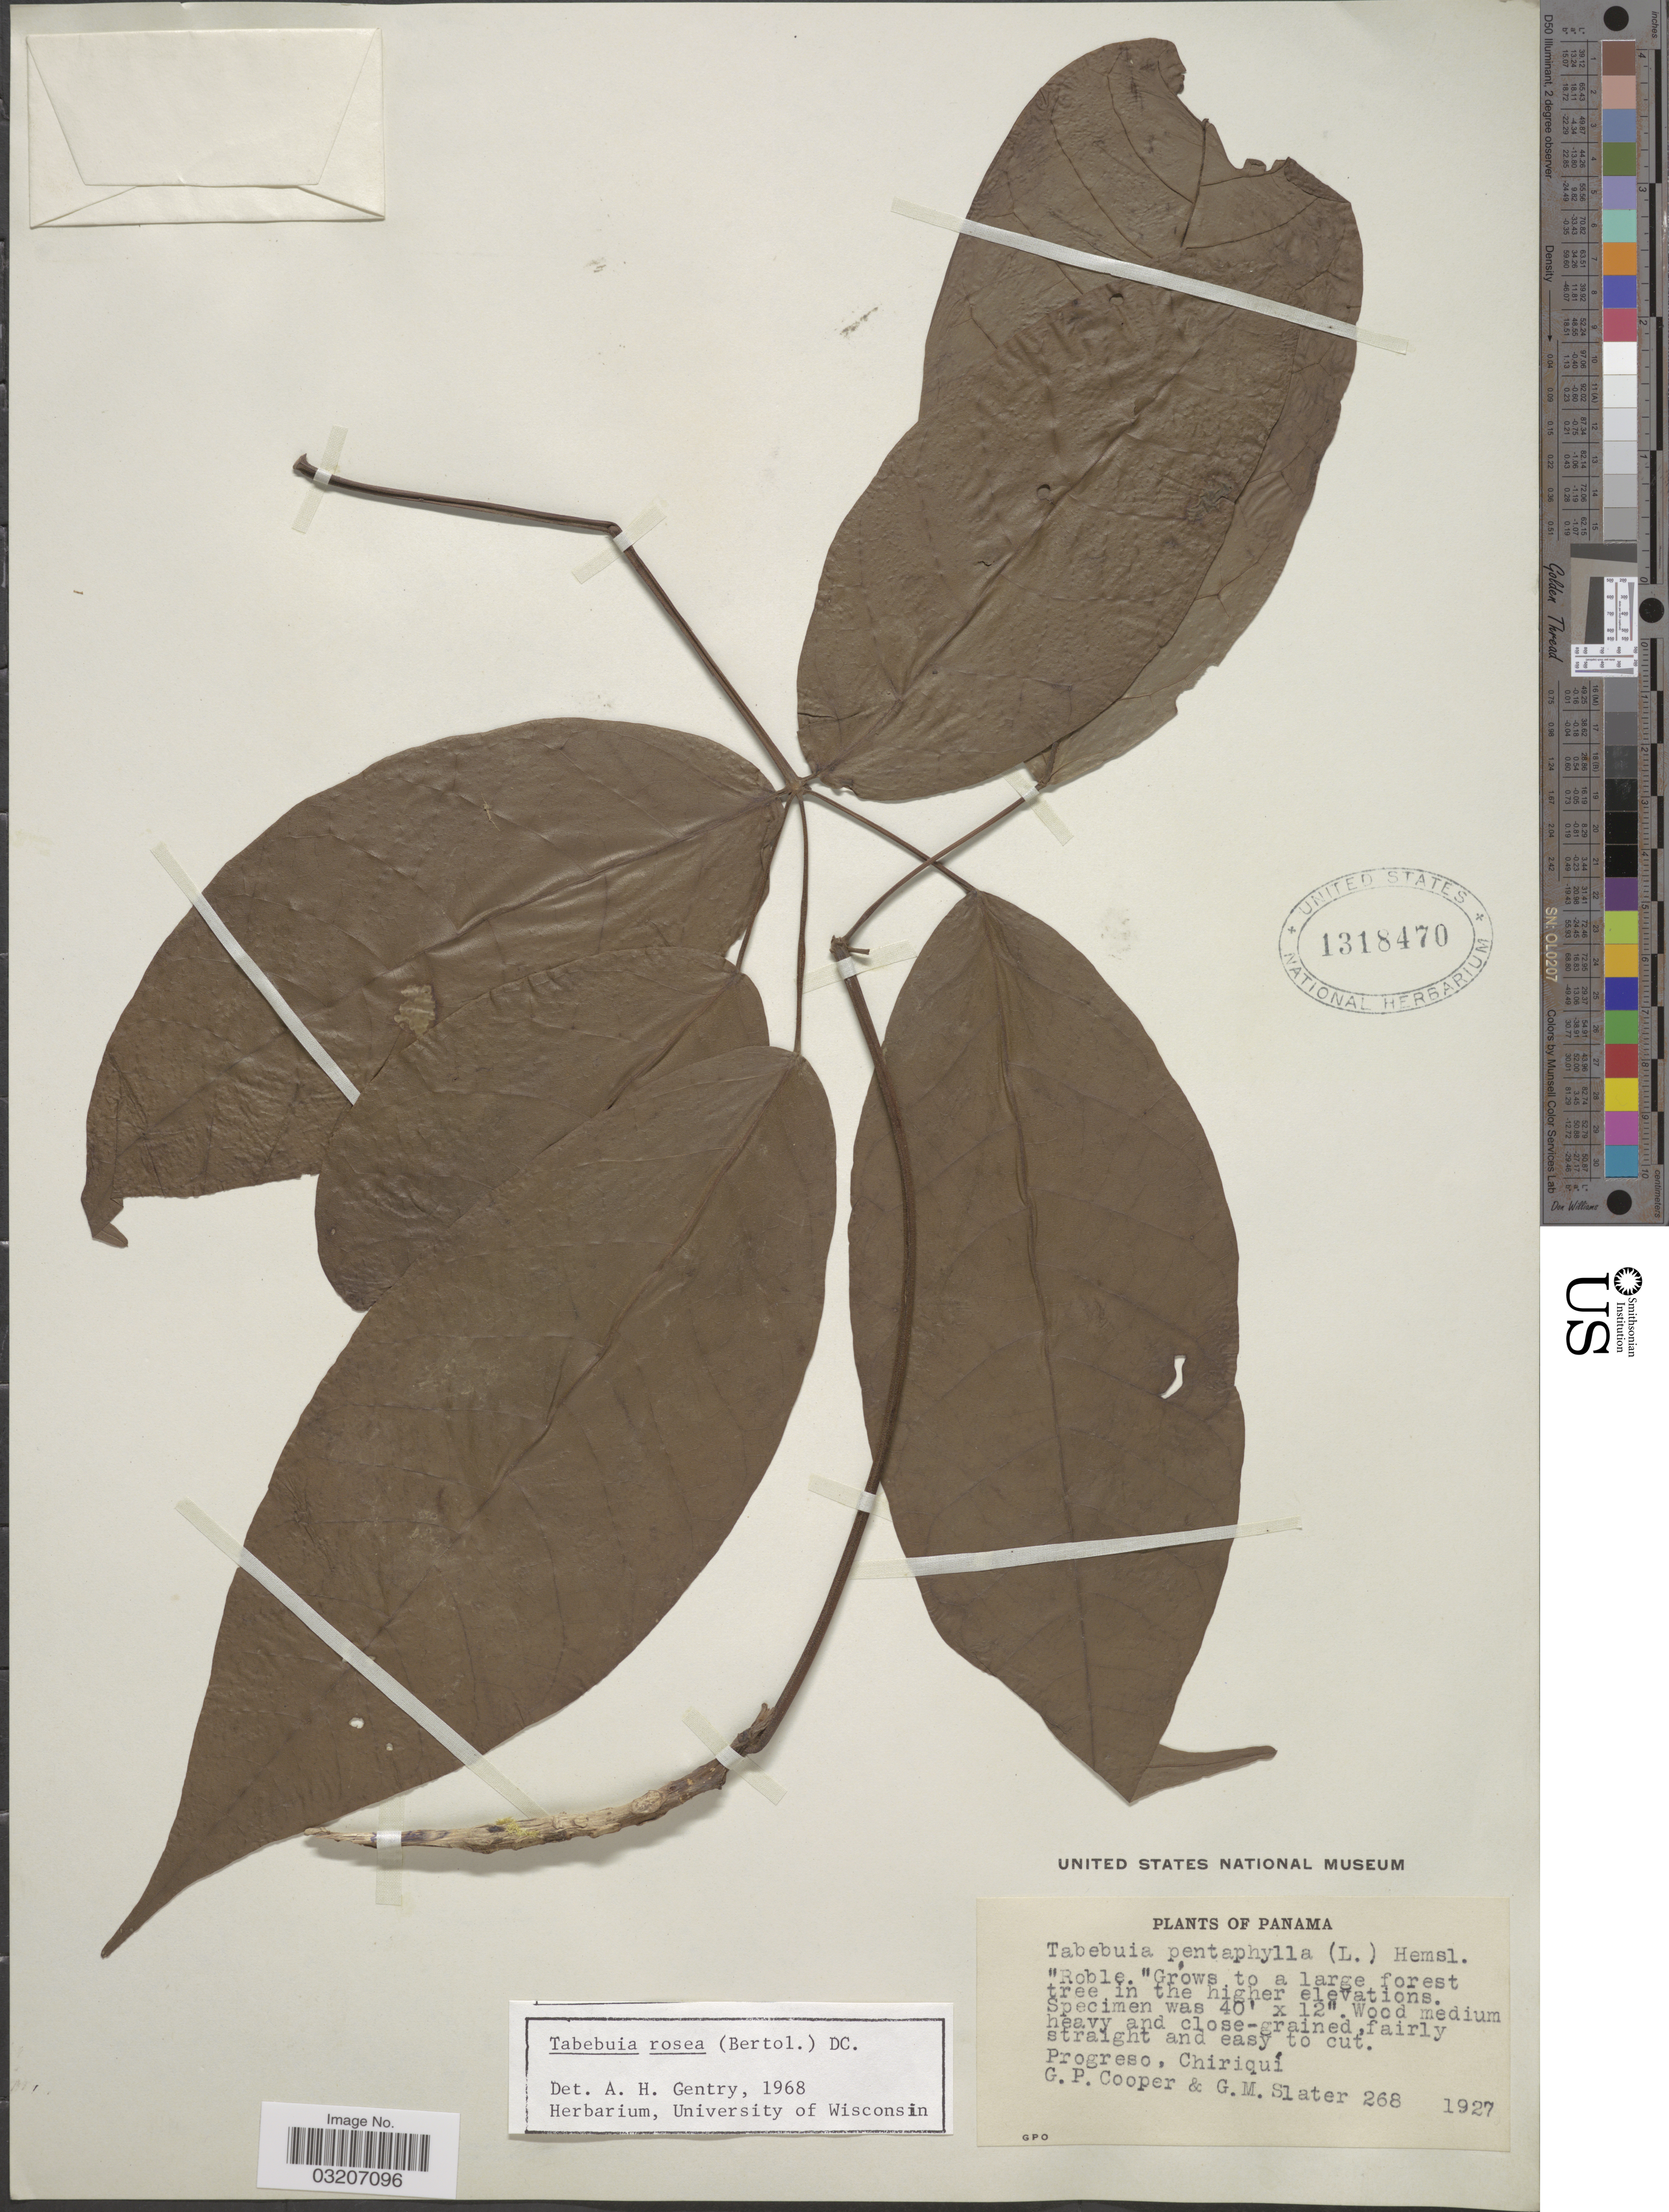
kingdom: Plantae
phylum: Tracheophyta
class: Magnoliopsida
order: Lamiales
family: Bignoniaceae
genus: Tabebuia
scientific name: Tabebuia rosea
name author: (Bertol.) DC.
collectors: G. Cooper & G. Slater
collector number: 268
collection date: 1927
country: Panama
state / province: Chiriqui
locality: Progreso.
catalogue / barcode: US 1318470